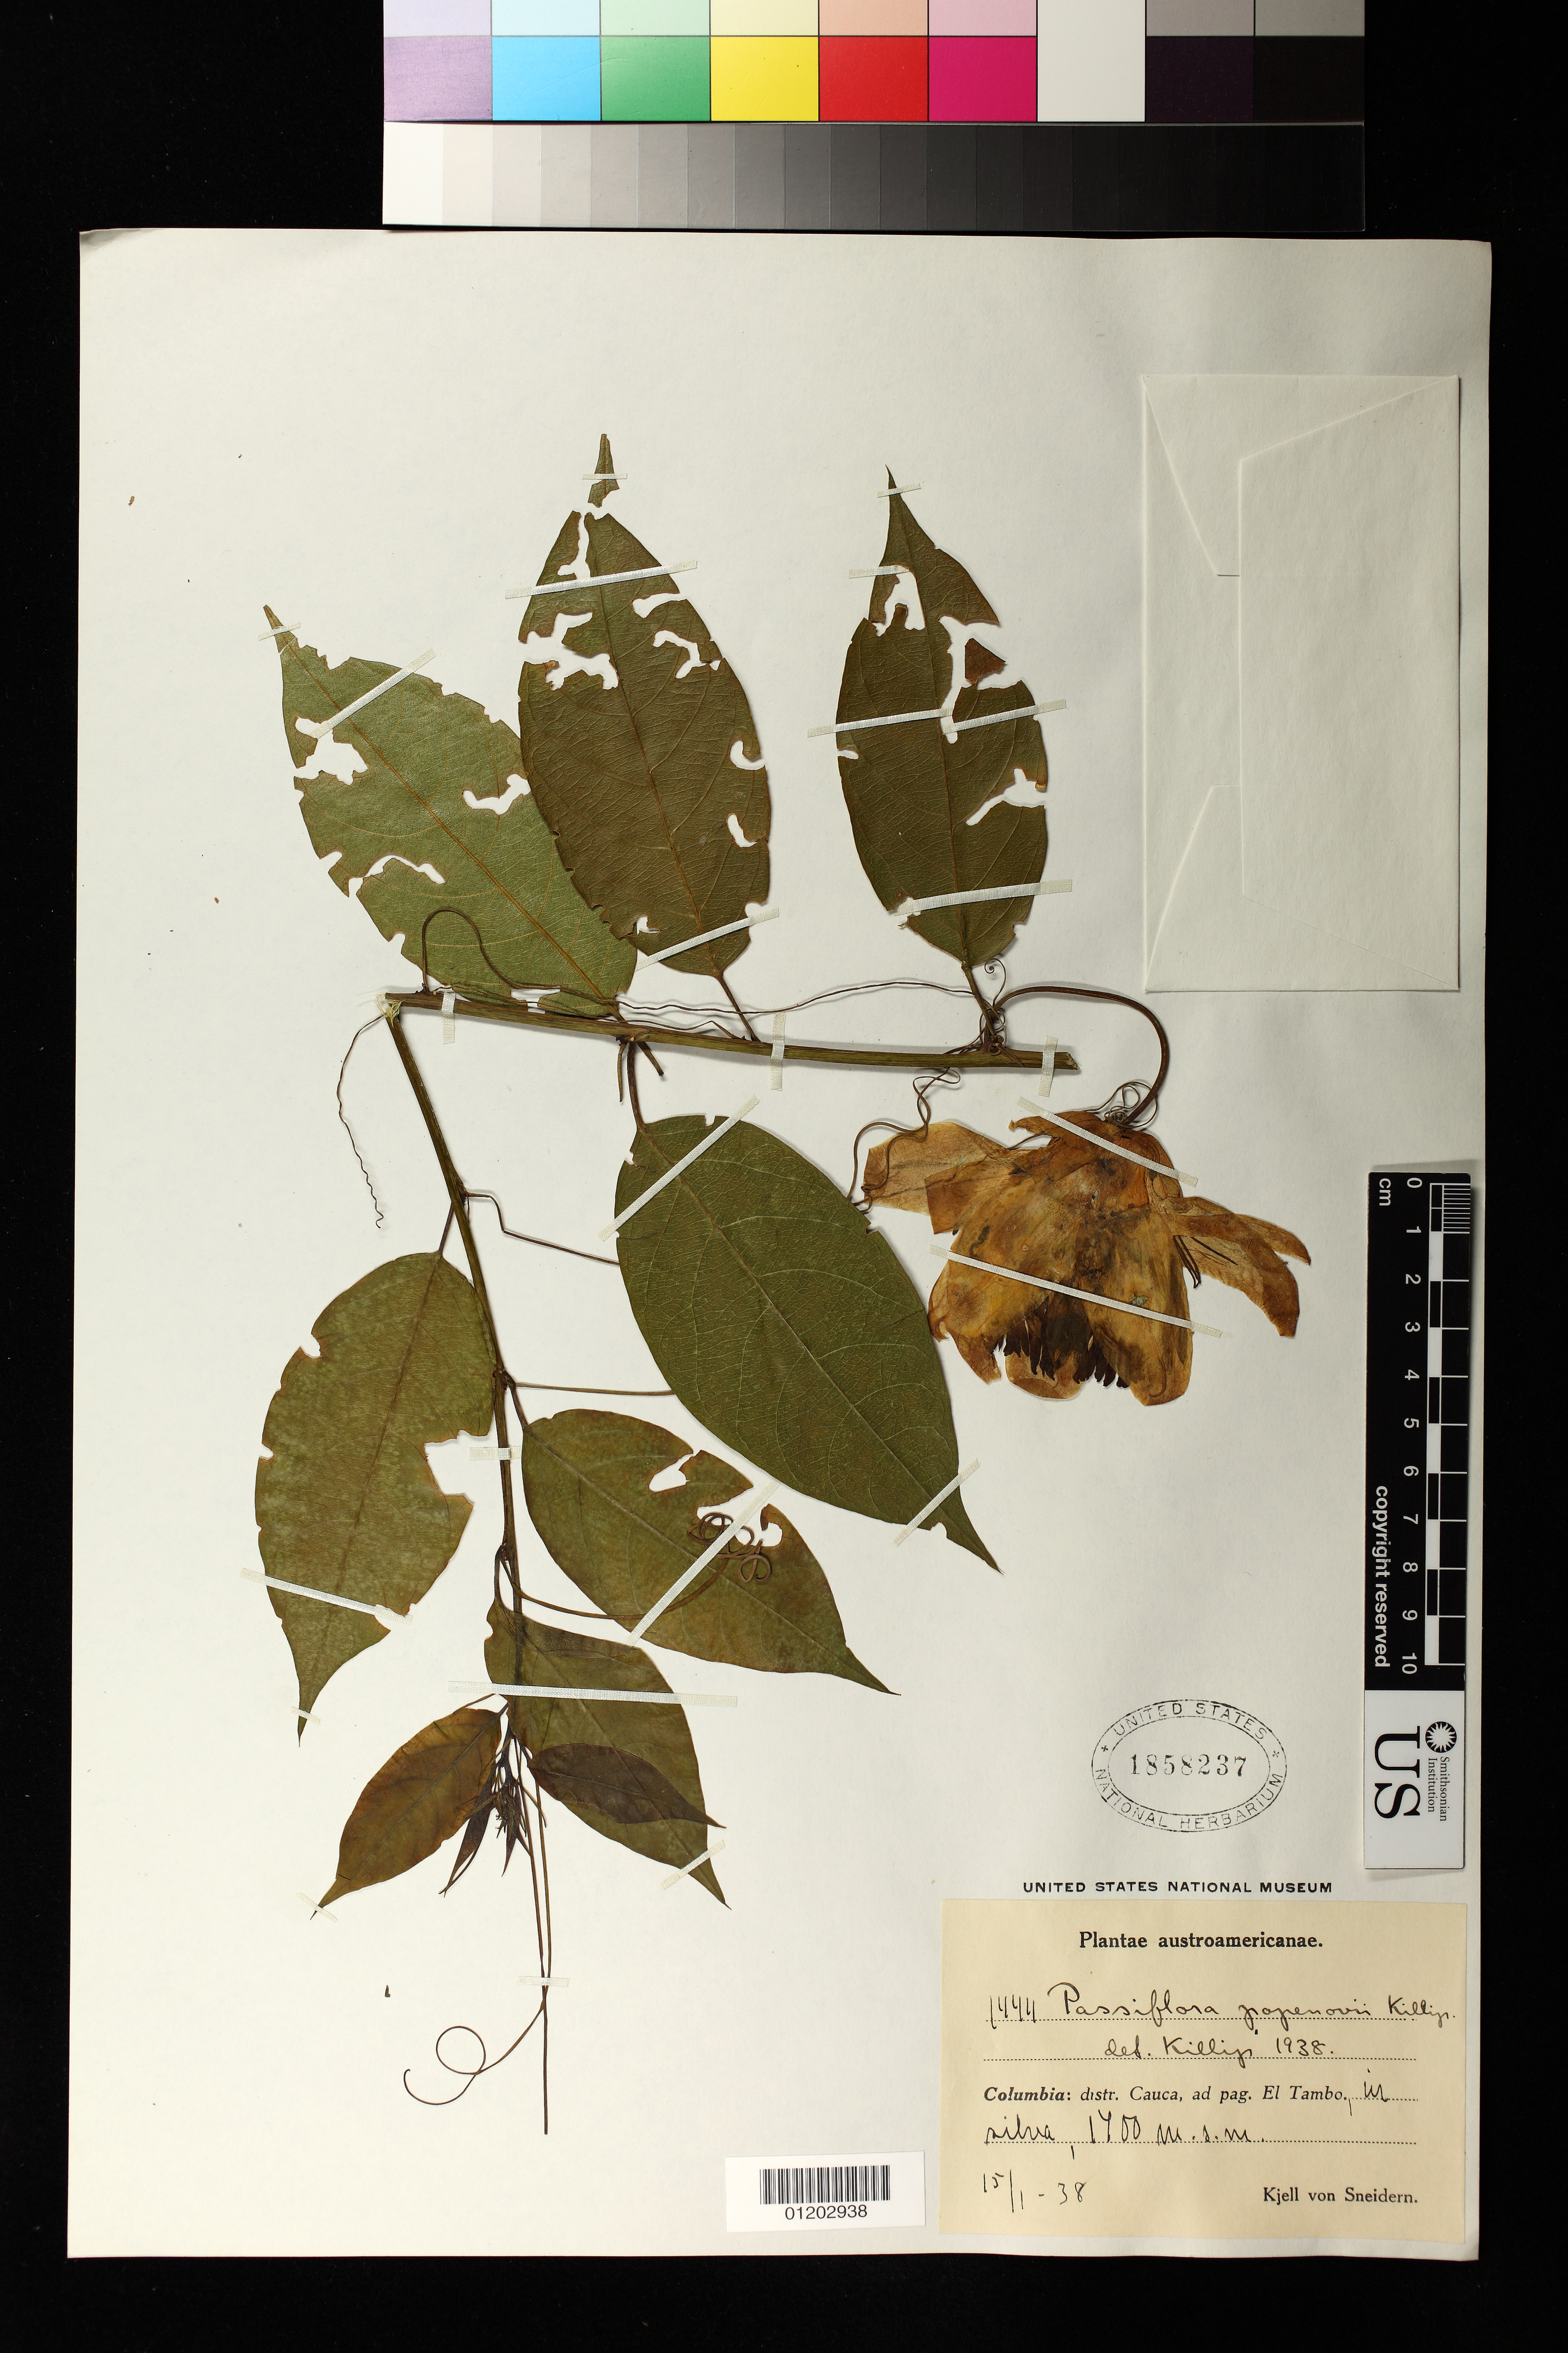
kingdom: Plantae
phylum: Tracheophyta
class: Magnoliopsida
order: Malpighiales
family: Passifloraceae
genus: Passiflora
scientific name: Passiflora popenovii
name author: Killip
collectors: K. von Sneidern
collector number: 1444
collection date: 1938-01-15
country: Colombia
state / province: Cauca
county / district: El Tambo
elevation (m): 1700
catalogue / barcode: US 1858237